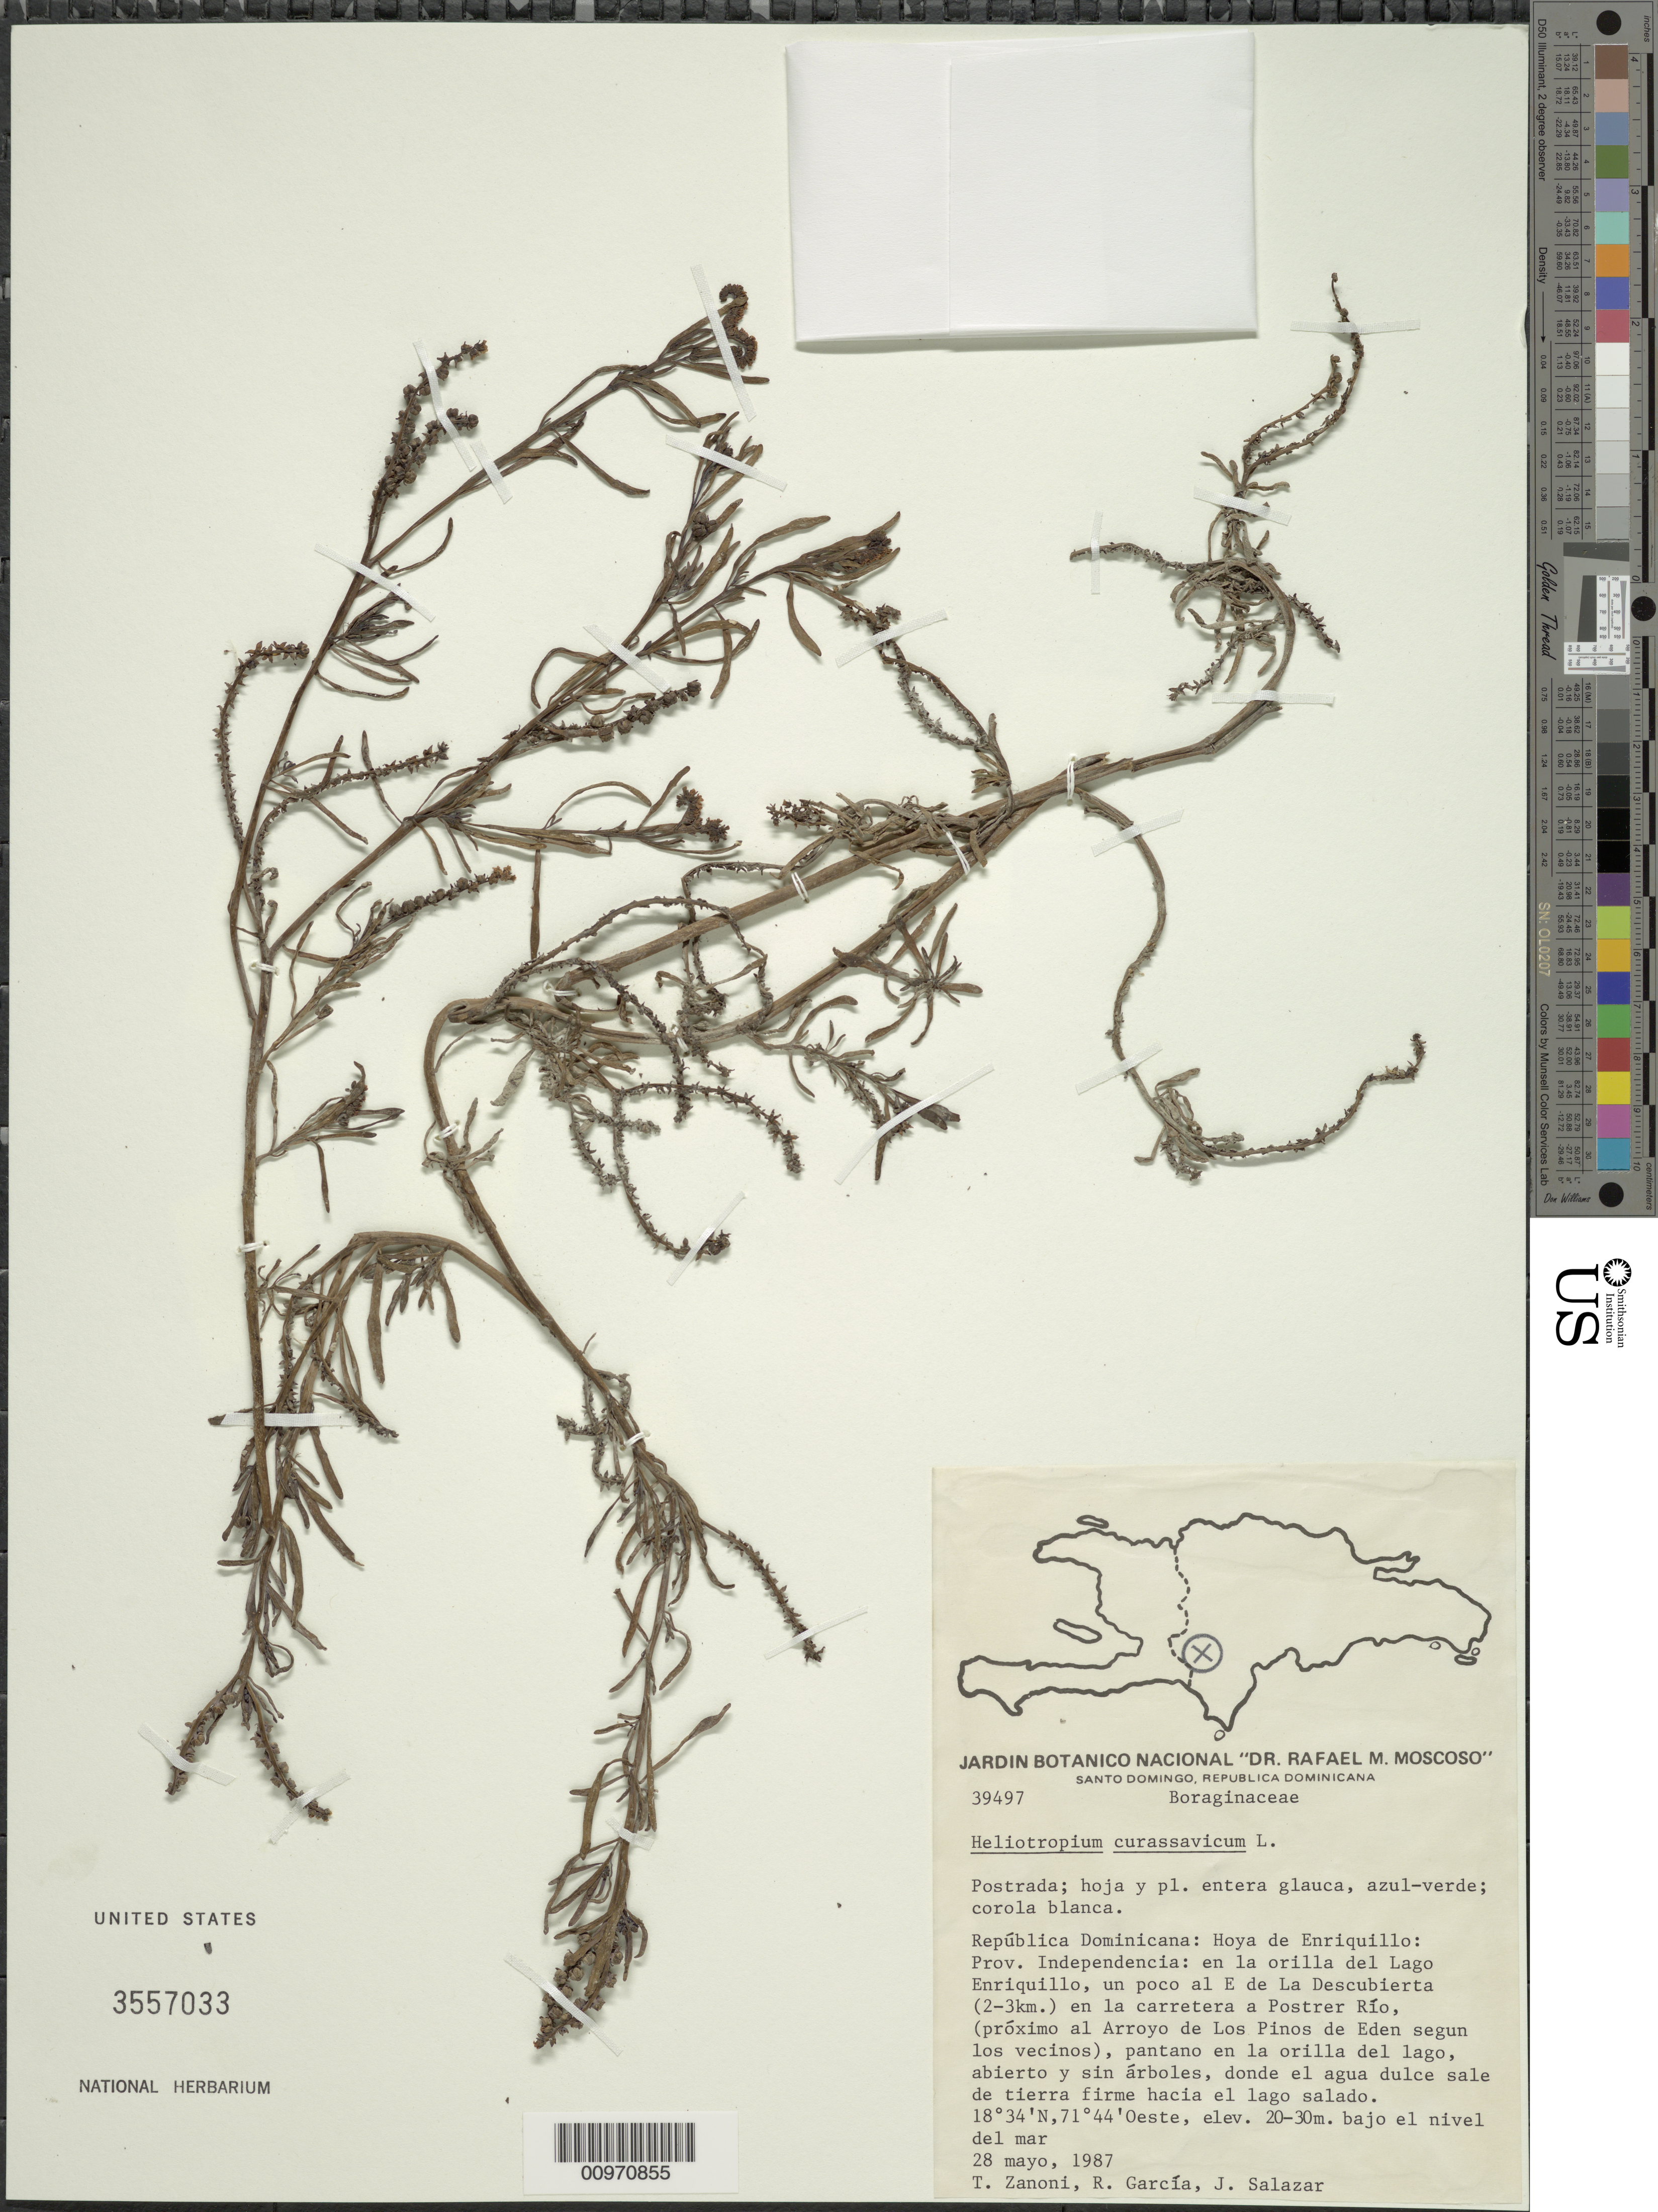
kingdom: Plantae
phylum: Tracheophyta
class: Magnoliopsida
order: Boraginales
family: Heliotropiaceae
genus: Heliotropium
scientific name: Heliotropium curassavicum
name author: L.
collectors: T. A. Zanoni, R. G. García & J. Salazar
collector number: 39497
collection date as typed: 28 May 1987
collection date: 1987-05-28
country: Dominican Republic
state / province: Independencia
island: Hispaniola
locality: Hoya de Enriquillo, en la orilla del Lago Enriquillo, un poco al E de La Descubierta (2-3 km) en la carretera a Postrer Río (próximo al Arroyo de Los Pinos de Eden segun los vecinos)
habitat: Pantano en la orilla del lago, abierto y sin árboles, donde el agua dulce sale d tierra firme hacia el lago salado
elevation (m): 20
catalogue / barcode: US 3557033